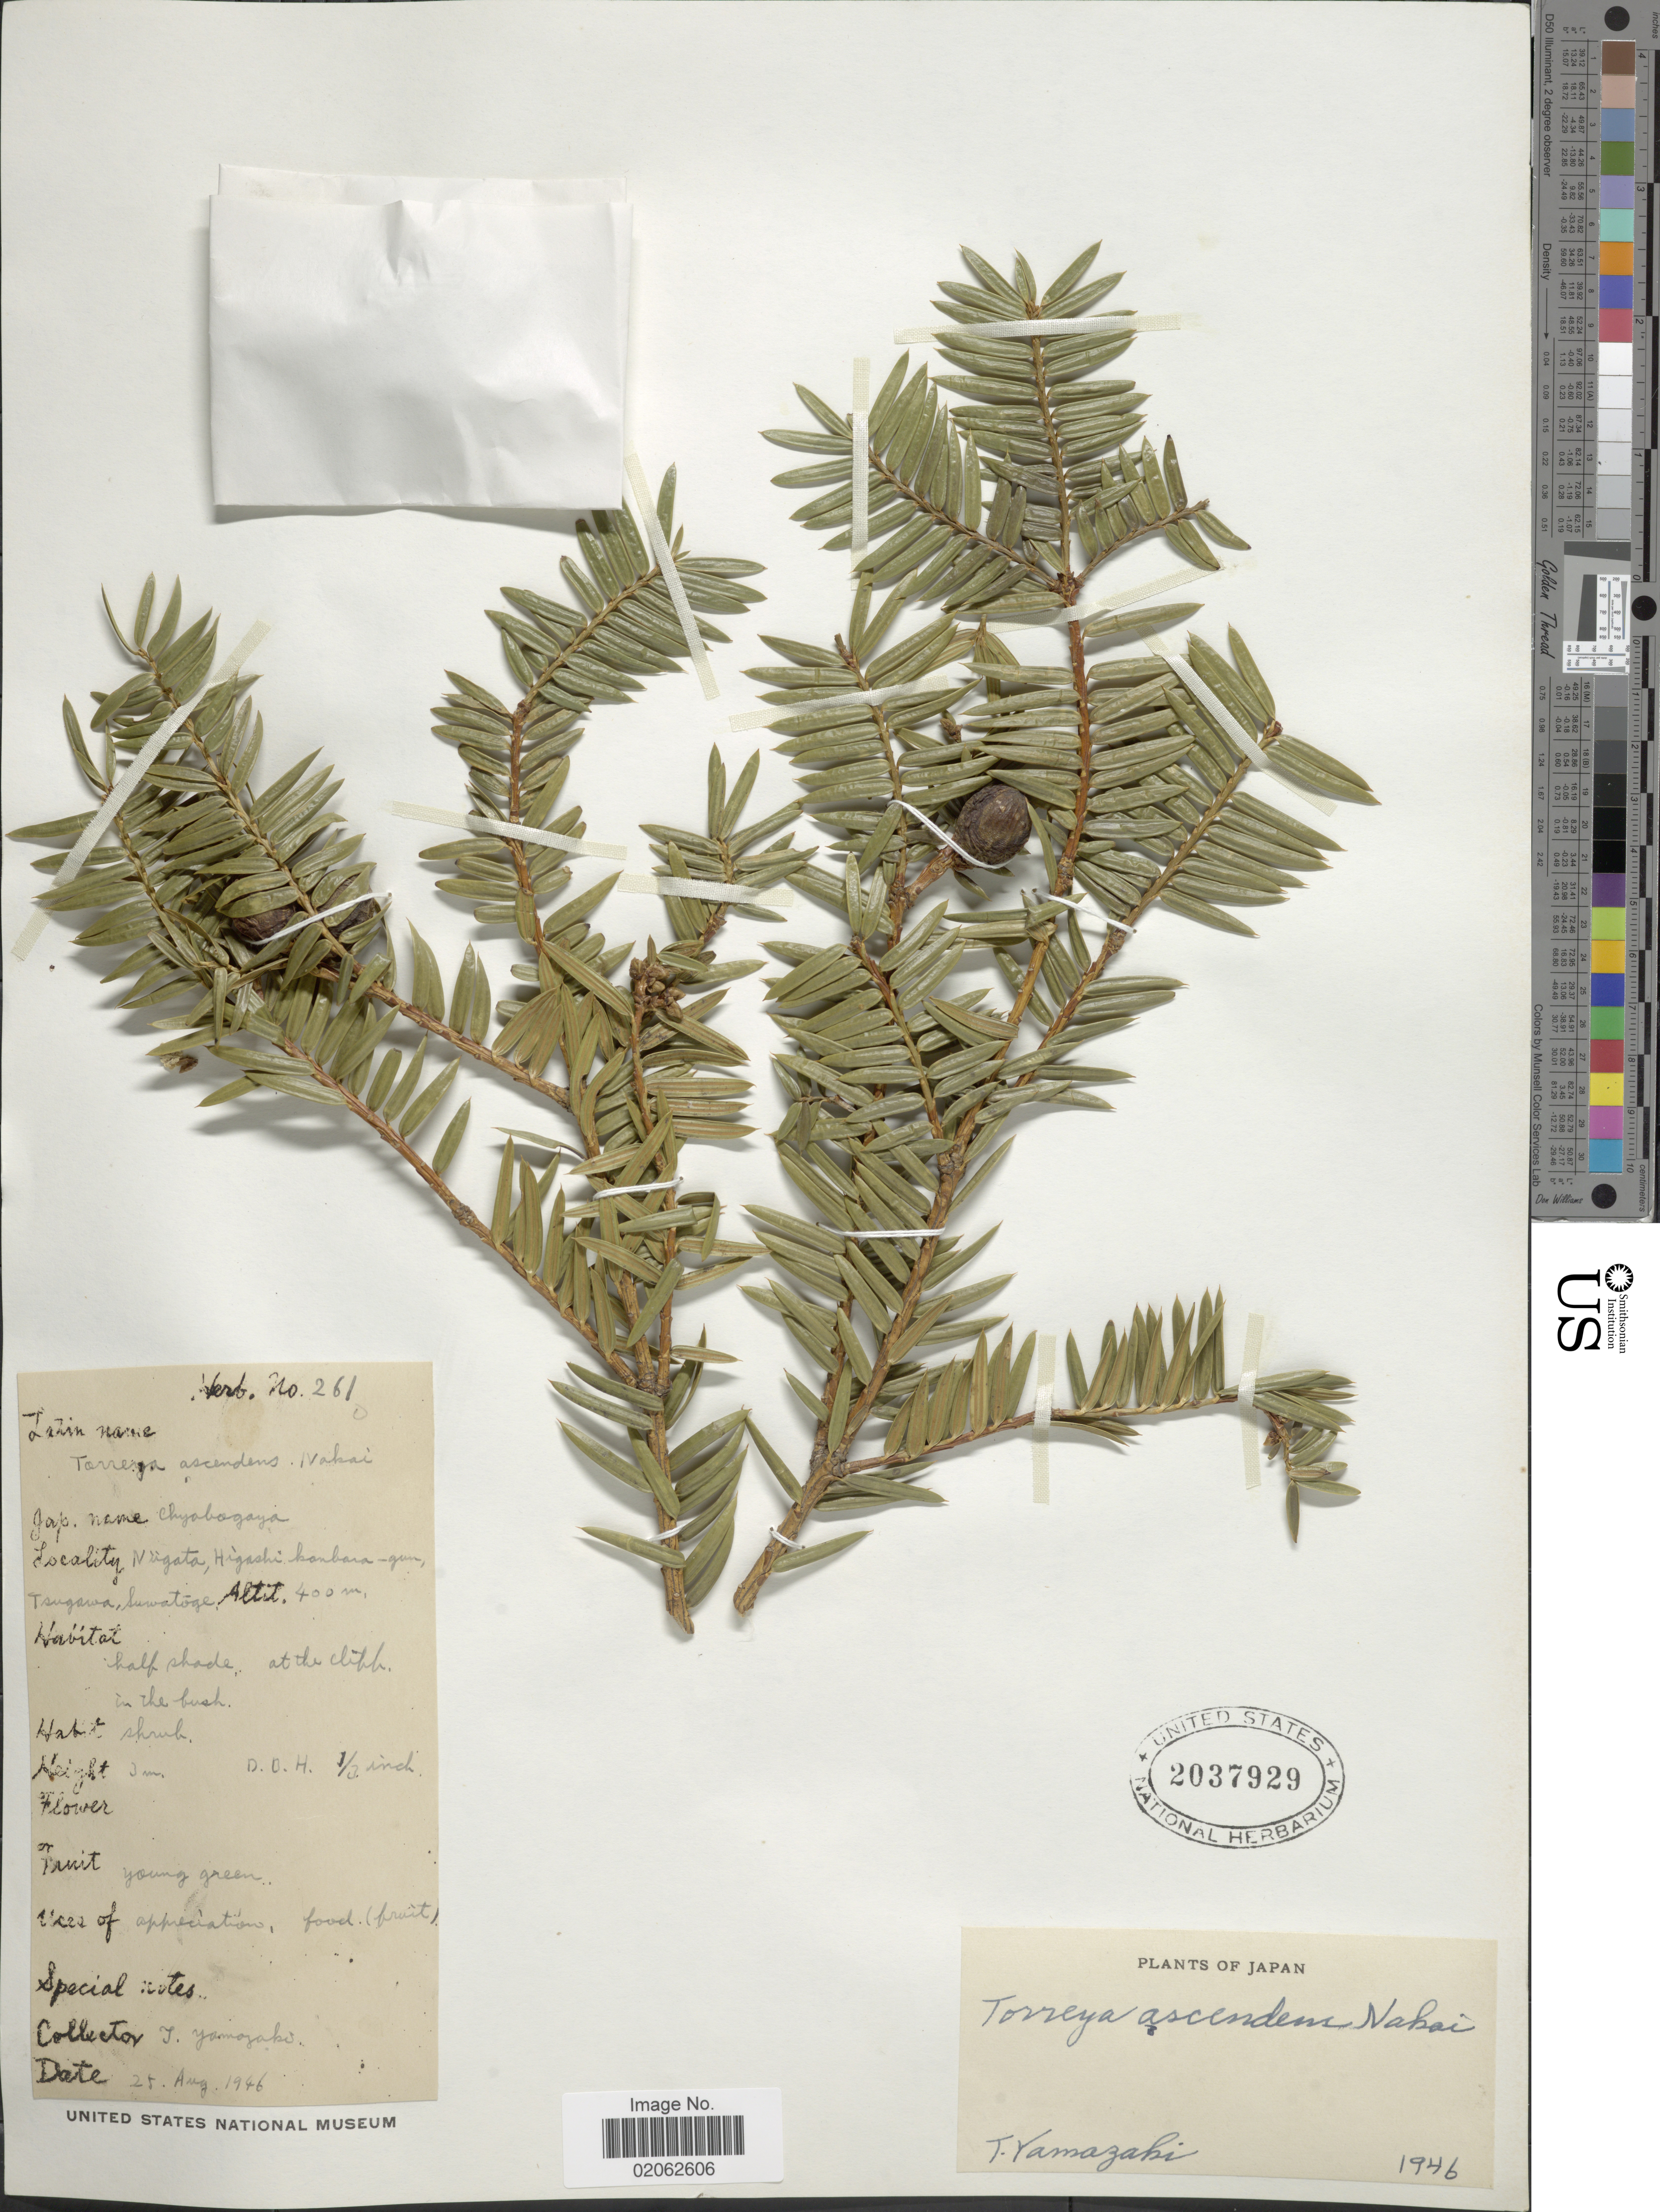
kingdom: Plantae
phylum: Tracheophyta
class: Pinopsida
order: Pinales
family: Taxaceae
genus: Torreya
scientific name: Torreya ascendens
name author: Nakai ex Uyeki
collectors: T. Yamazaki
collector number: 261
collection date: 1946-08-25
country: Japan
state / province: Niigata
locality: Niigata, Higashikanbara-gun, tsugawa, Suwatoge.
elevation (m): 400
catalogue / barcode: US 2037929